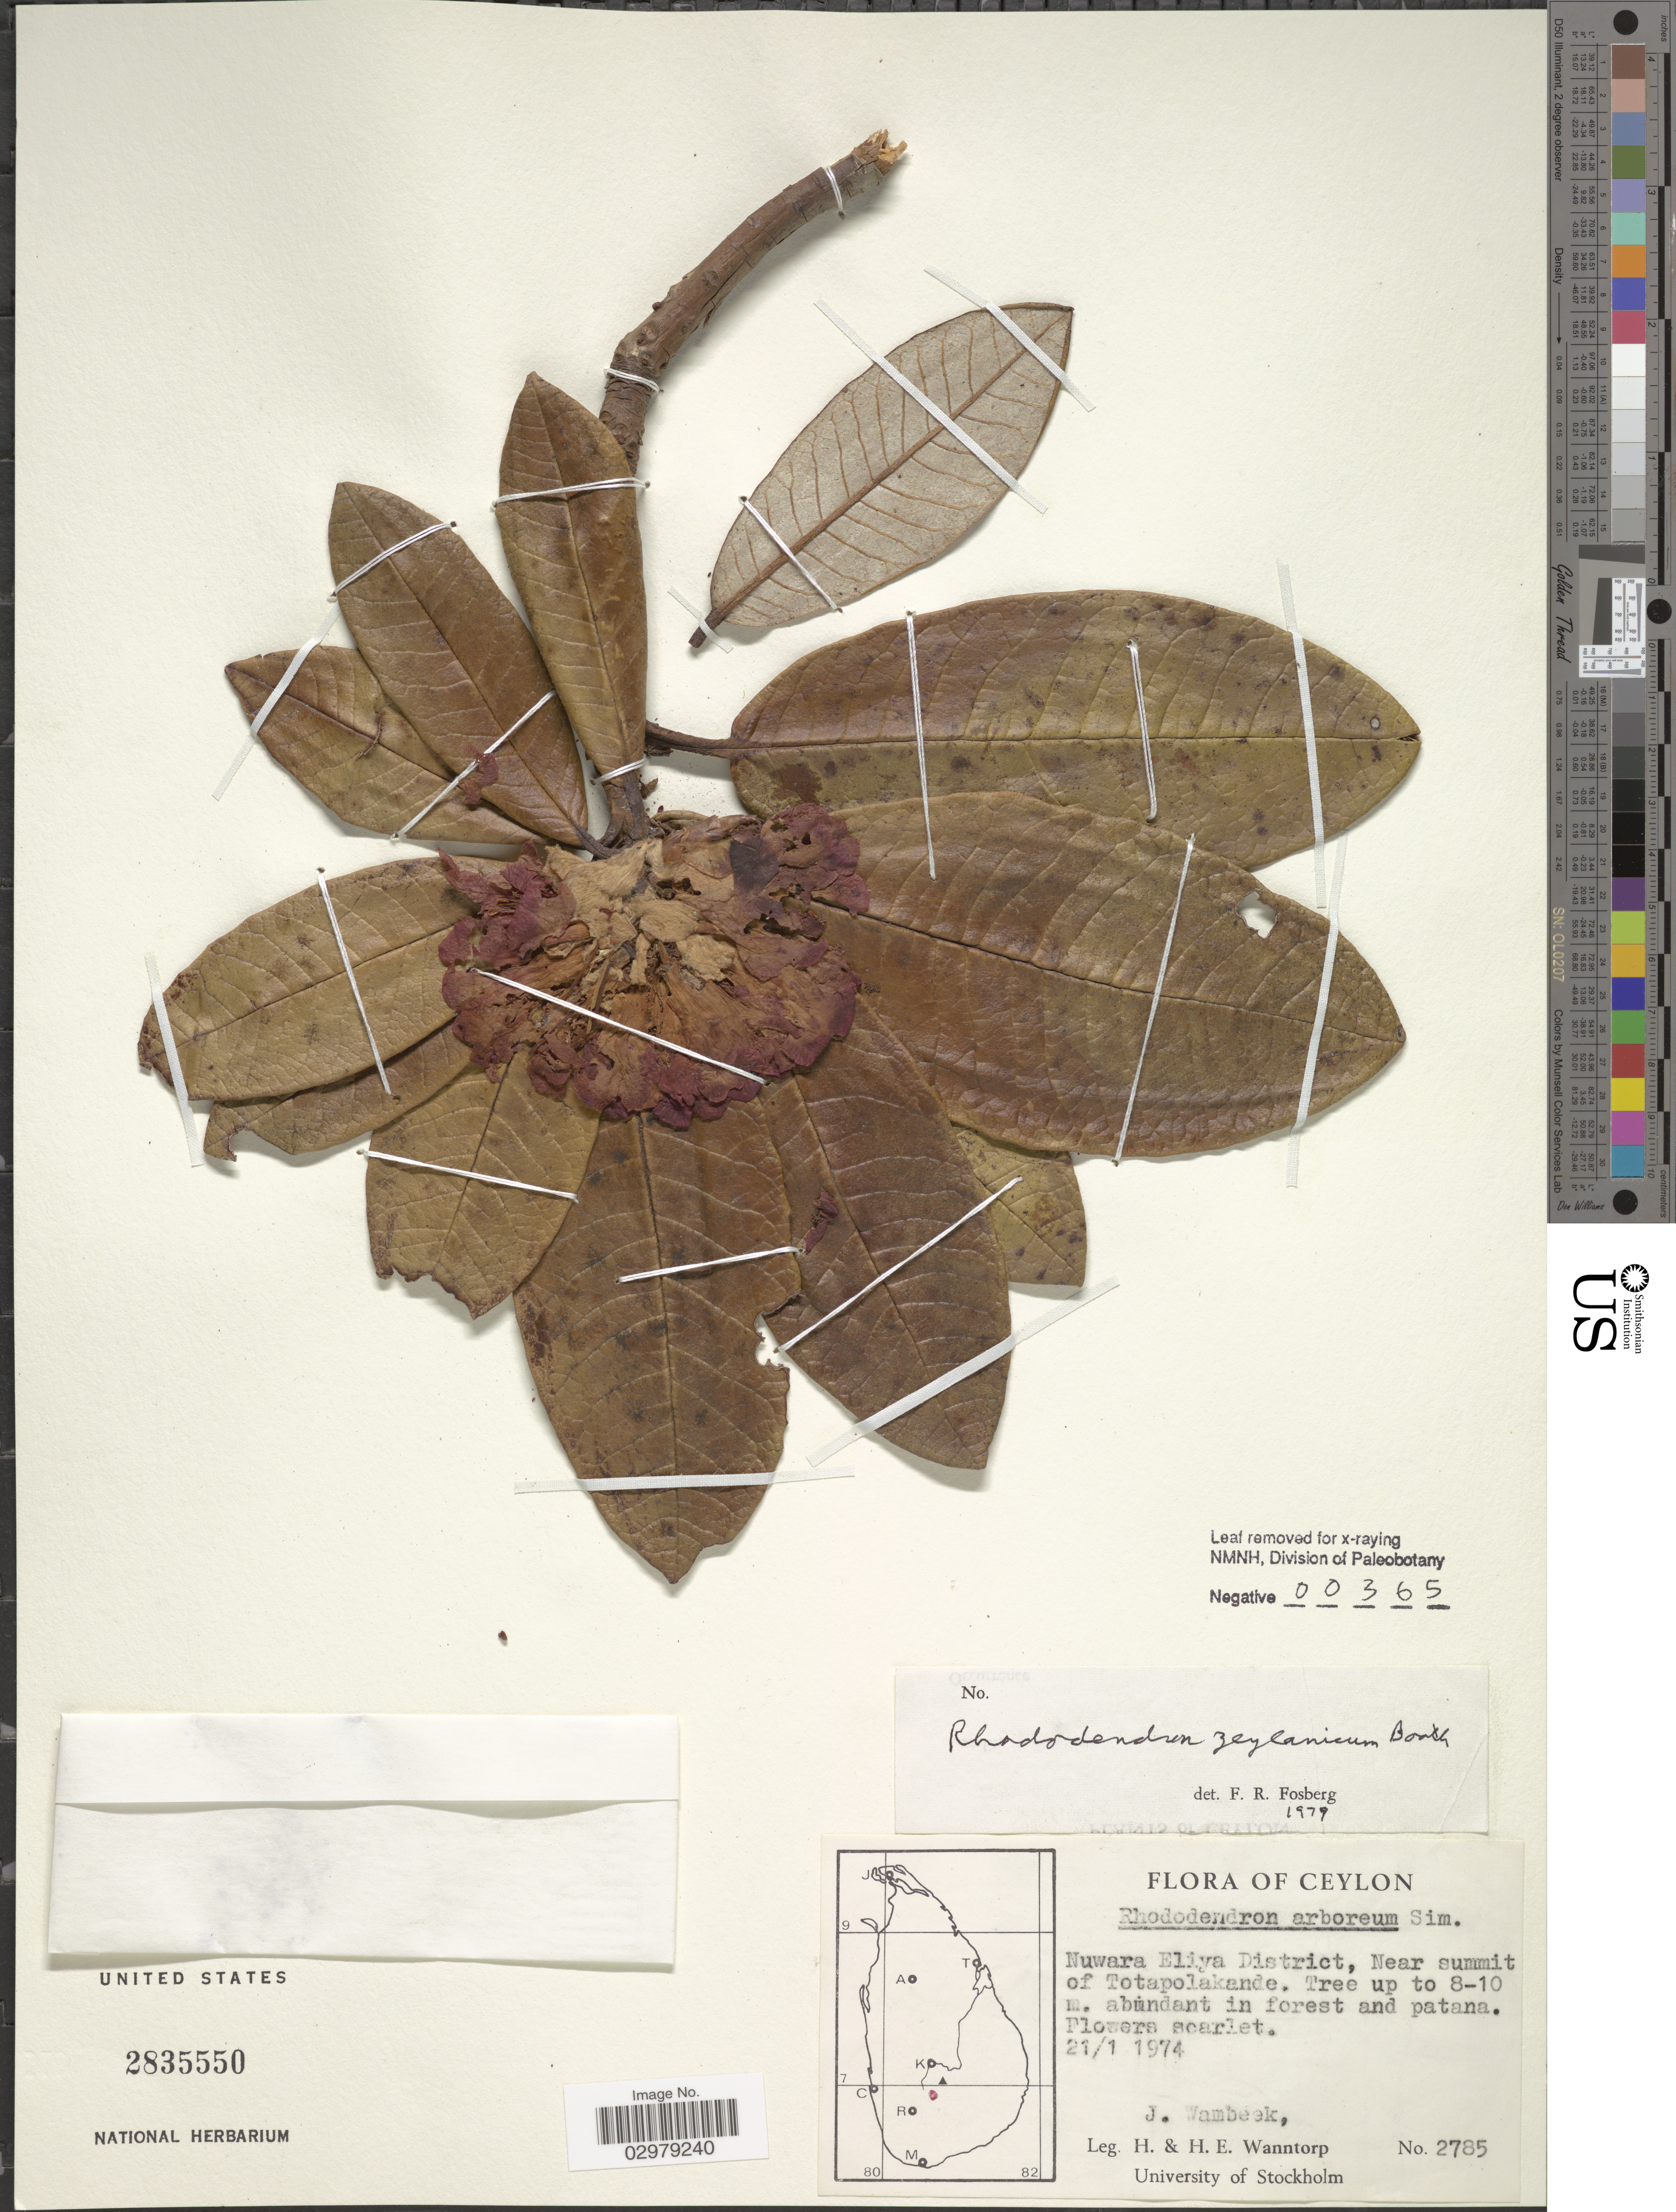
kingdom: Plantae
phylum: Tracheophyta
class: Magnoliopsida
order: Ericales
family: Ericaceae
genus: Rhododendron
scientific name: Rhododendron zeylanicum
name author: Booth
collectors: J. Wambeek, H. Wanntorp & H. Wanntorp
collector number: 2785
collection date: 1974-01-21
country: Sri Lanka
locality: Ceylon. Nuwara Eliya District, Near summit of Totapolakande.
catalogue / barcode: US 2835550